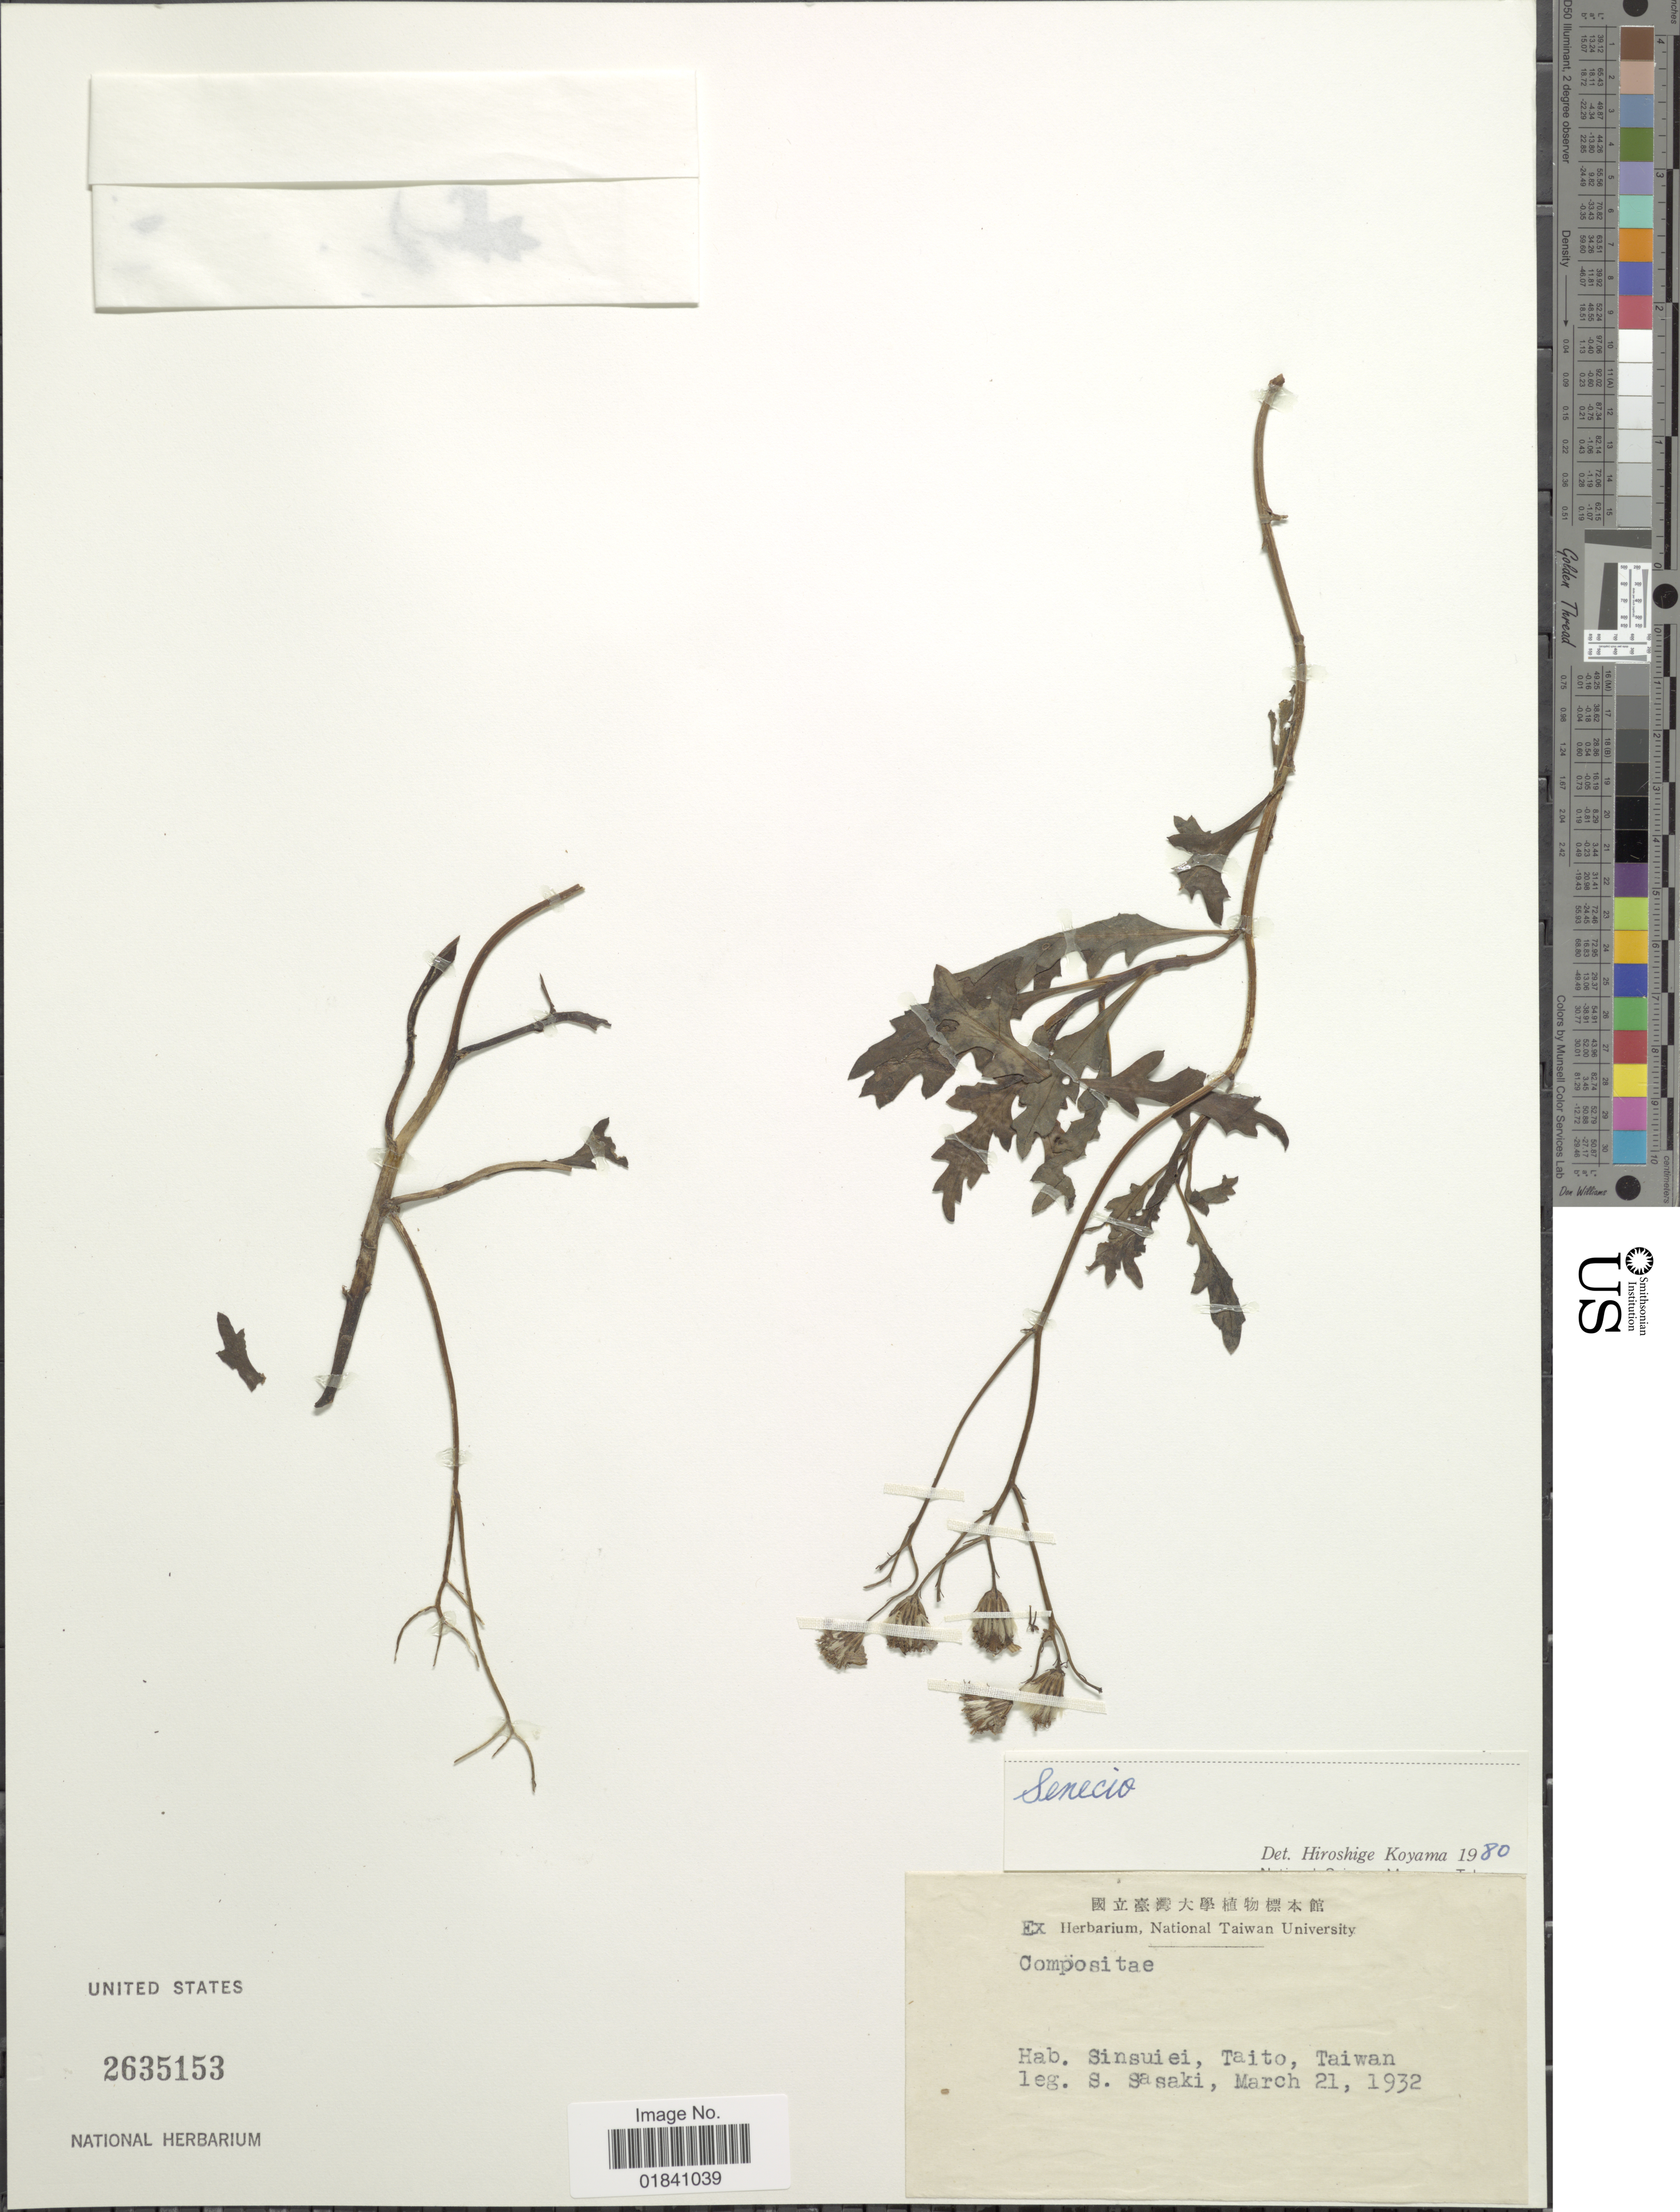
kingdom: Plantae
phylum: Tracheophyta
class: Magnoliopsida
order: Asterales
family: Asteraceae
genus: Senecio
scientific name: Senecio angustifolius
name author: Hayata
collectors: S. Sasaki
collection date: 1932-03-21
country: Taiwan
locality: Sinsuiei, Taito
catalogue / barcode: US 2635153